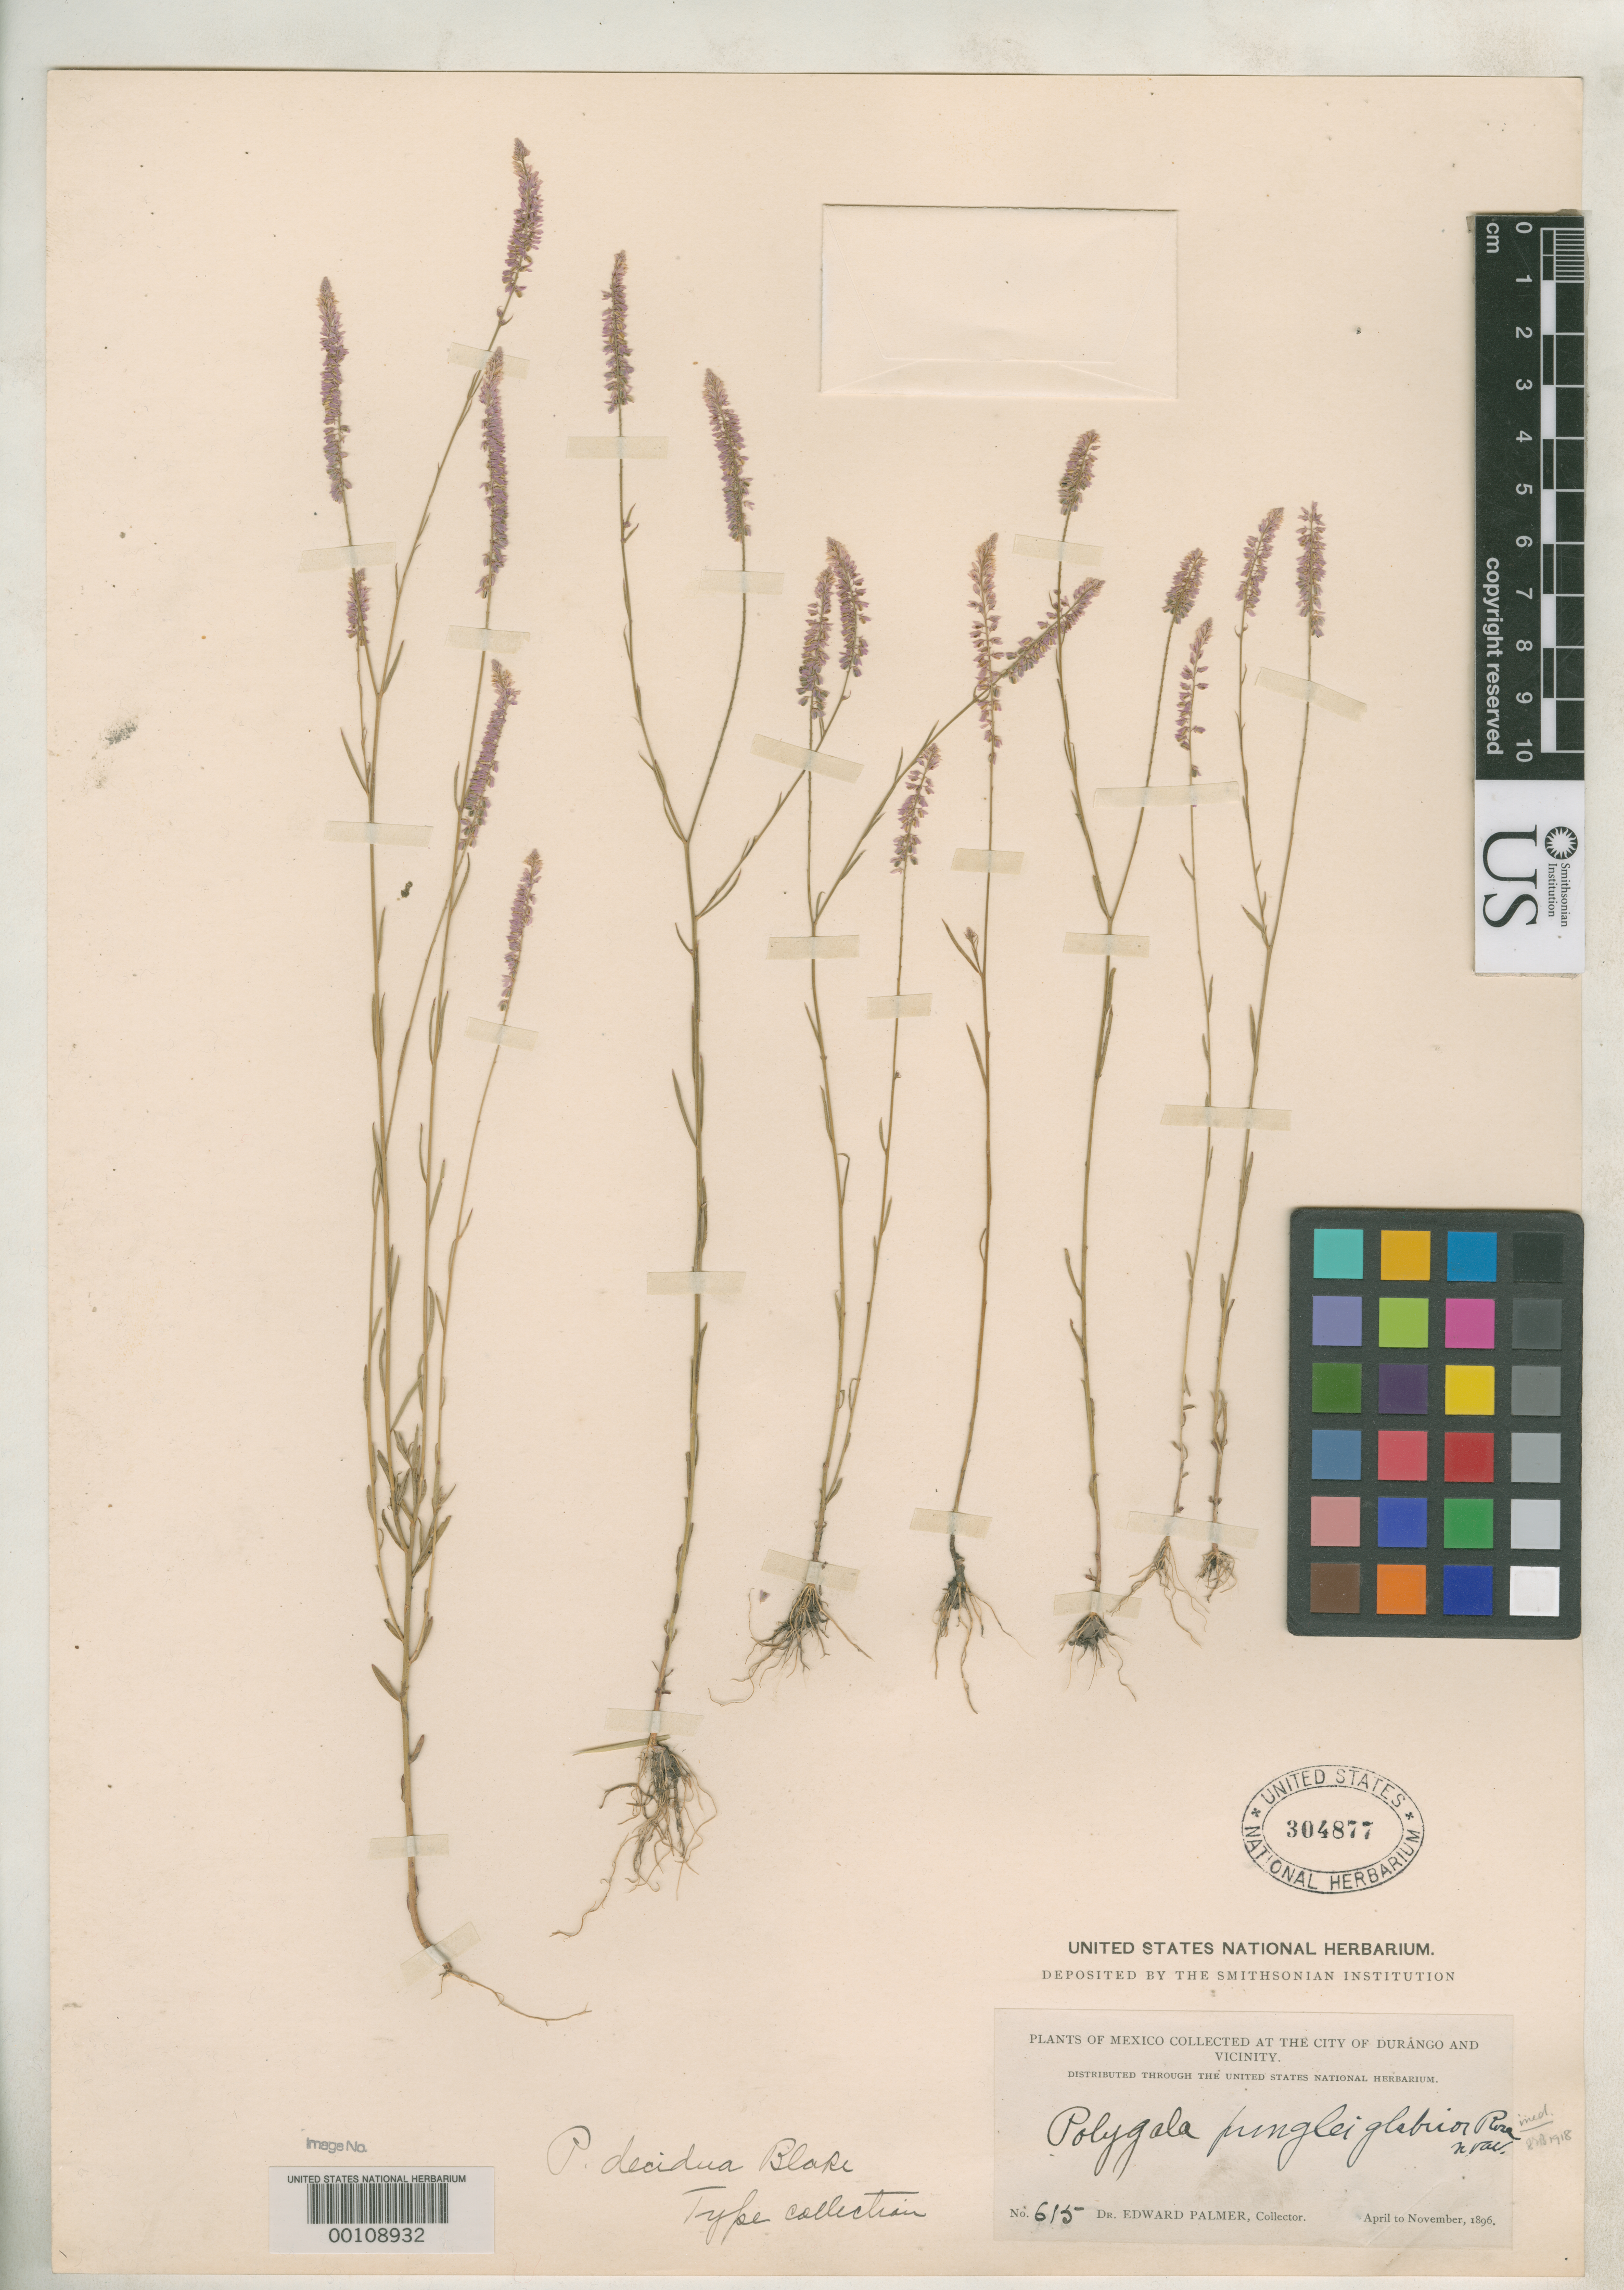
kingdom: Plantae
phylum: Tracheophyta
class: Magnoliopsida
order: Fabales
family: Polygalaceae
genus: Polygala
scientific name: Polygala decidua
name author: S.F. Blake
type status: Type Collection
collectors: E. Palmer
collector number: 615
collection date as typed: Apr 1896 to -- Nov 1896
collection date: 1896-04/1896-11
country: Mexico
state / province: Durango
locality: Durango City.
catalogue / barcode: US 304877